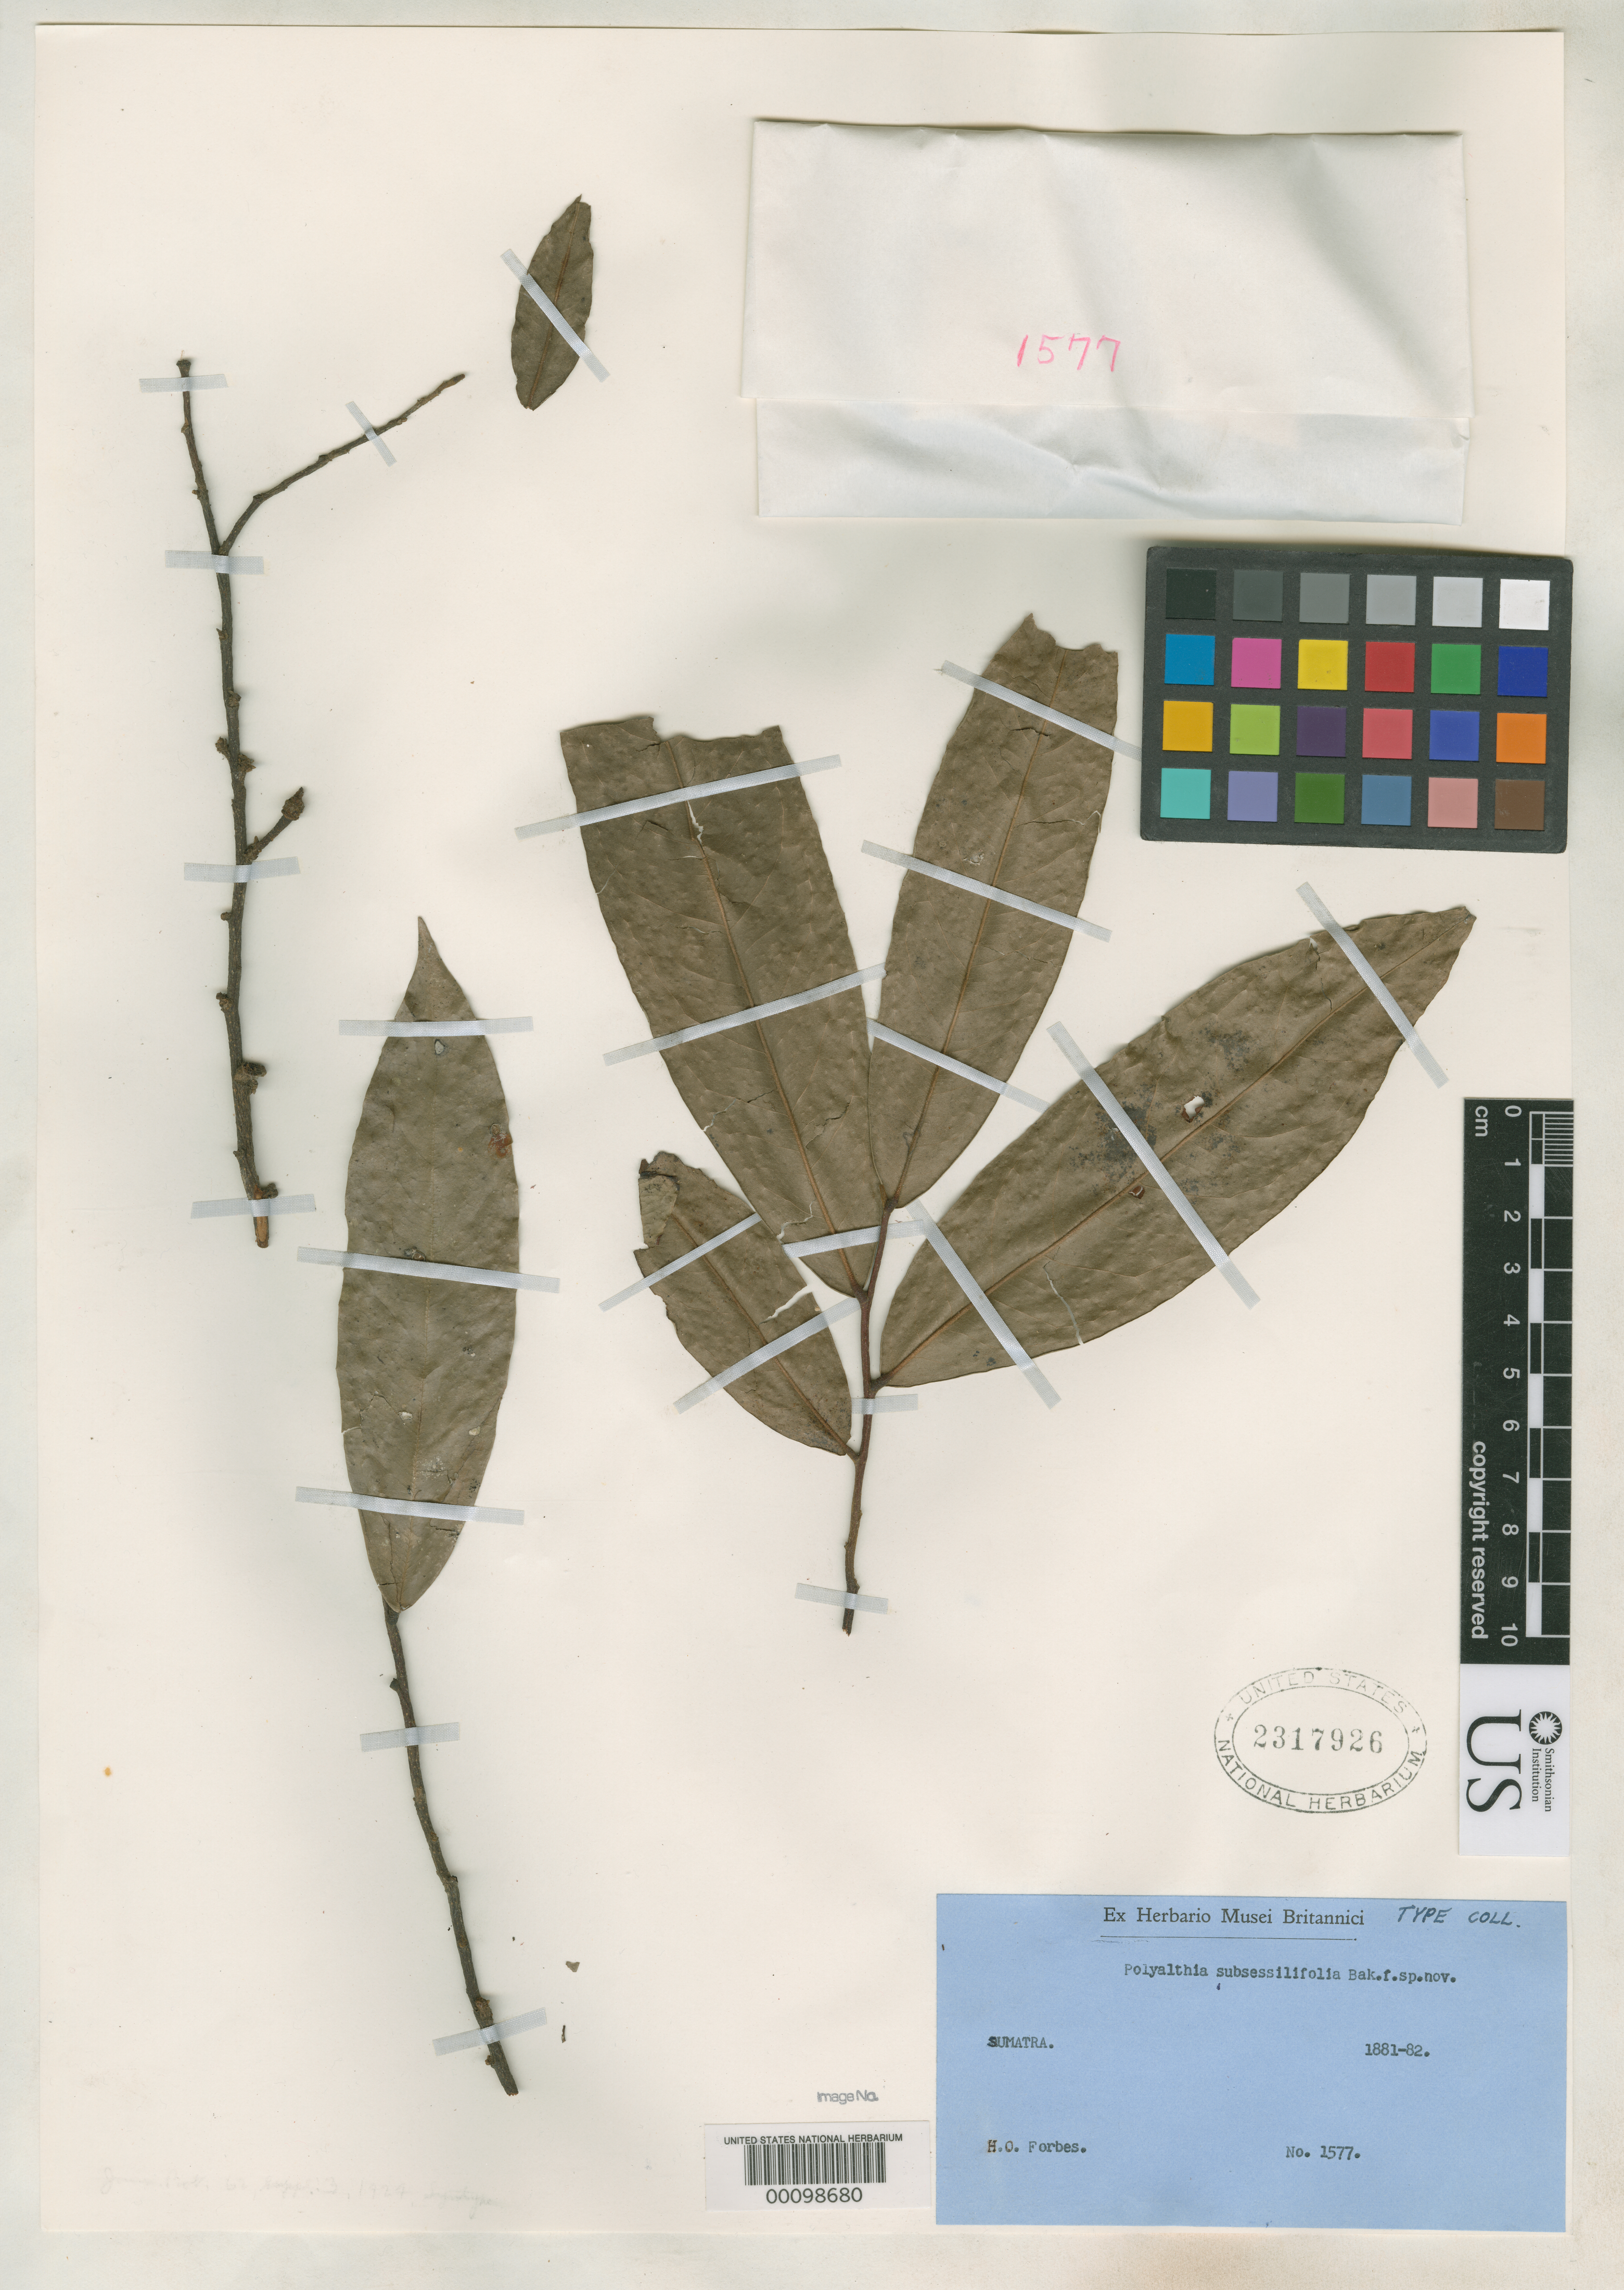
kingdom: Plantae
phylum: Tracheophyta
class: Magnoliopsida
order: Magnoliales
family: Annonaceae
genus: Polyalthia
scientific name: Polyalthia subsessilifolia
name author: Baker f.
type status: Syntype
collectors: H. O. Forbes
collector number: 1577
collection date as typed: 1881 to -- --- 1882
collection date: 1881/1882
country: Indonesia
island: Sumatra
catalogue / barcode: US 2317926